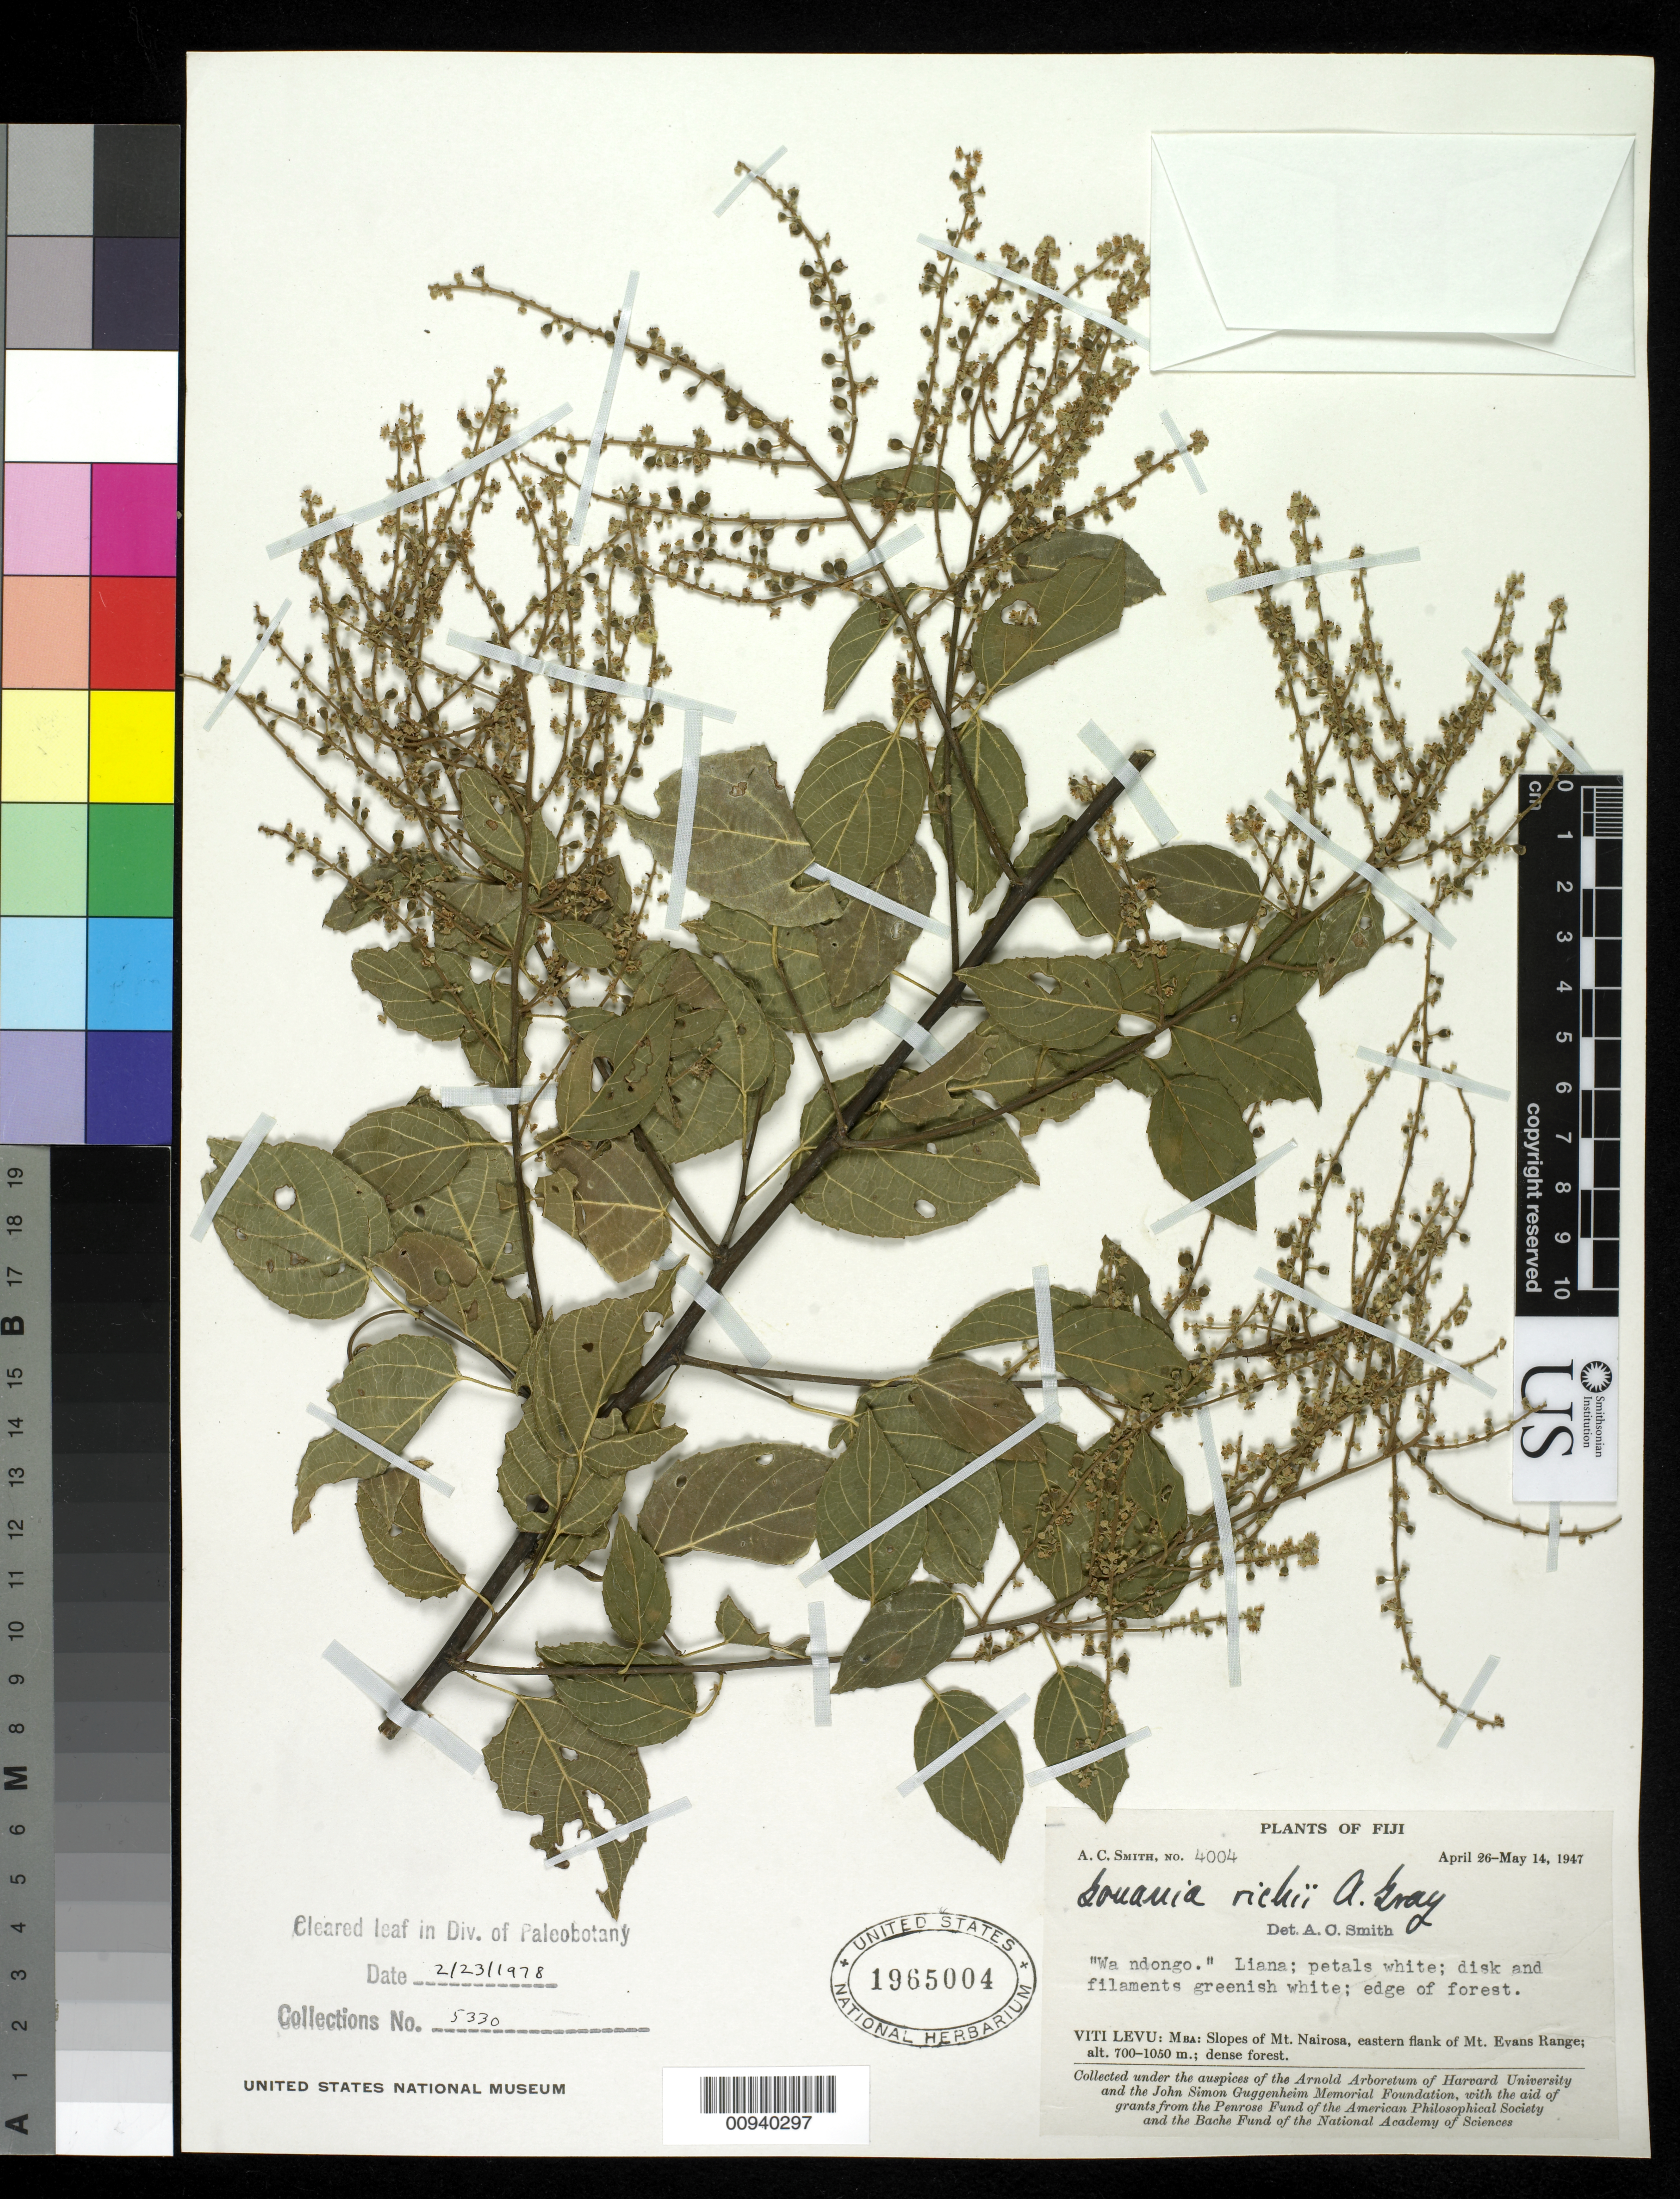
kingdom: Plantae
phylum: Tracheophyta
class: Magnoliopsida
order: Rosales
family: Rhamnaceae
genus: Gouania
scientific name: Gouania richii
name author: A. Gray in Wilkes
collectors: C. A. Smith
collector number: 4004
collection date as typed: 26 Apr 1947 to 14 May 1947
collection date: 1947-04-26/1947-05-14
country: Fiji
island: Viti Levu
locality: Liana; edge of forest, dense forest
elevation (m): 700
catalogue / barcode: US 1965004